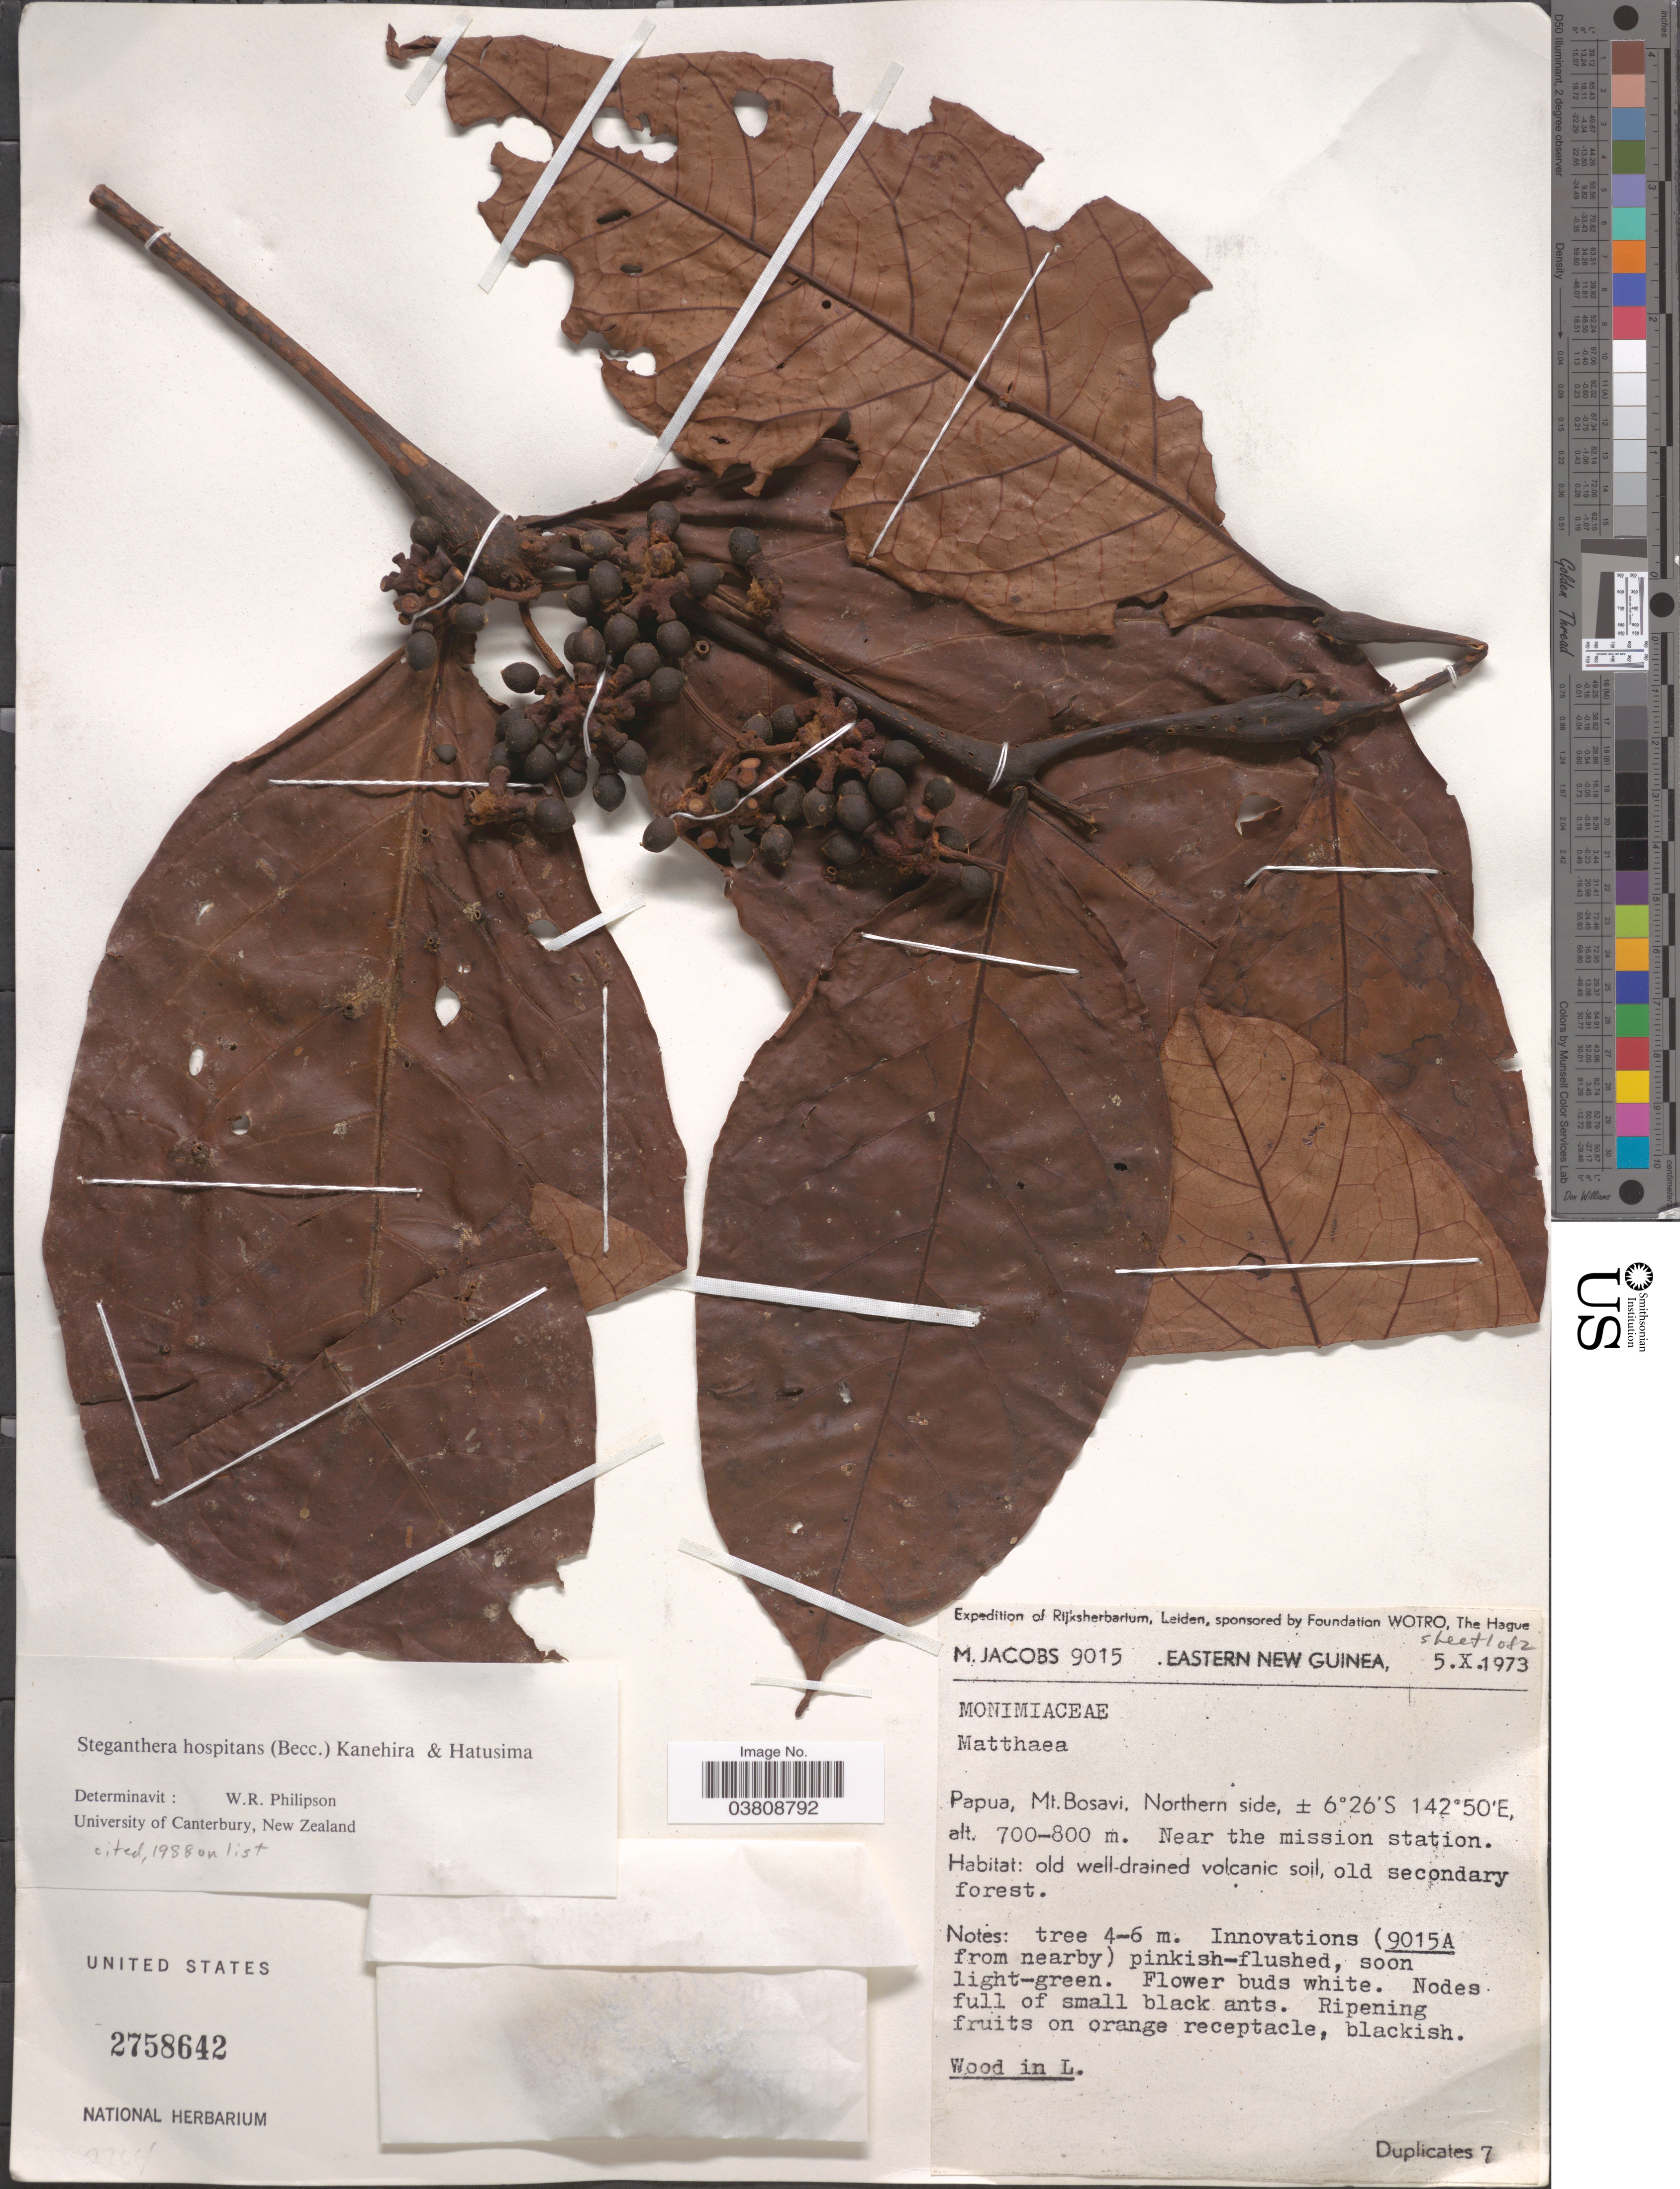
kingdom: Plantae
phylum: Tracheophyta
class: Magnoliopsida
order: Laurales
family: Monimiaceae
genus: Steganthera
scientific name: Steganthera hospitans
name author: (Becc.) Kaneh. & Hatus.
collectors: M. Jacobs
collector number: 9015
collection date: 1973-10-05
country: Papua New Guinea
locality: Eastern New Guinea. Papua, Mt. Bosavi, Northern side.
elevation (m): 700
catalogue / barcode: US 2758642